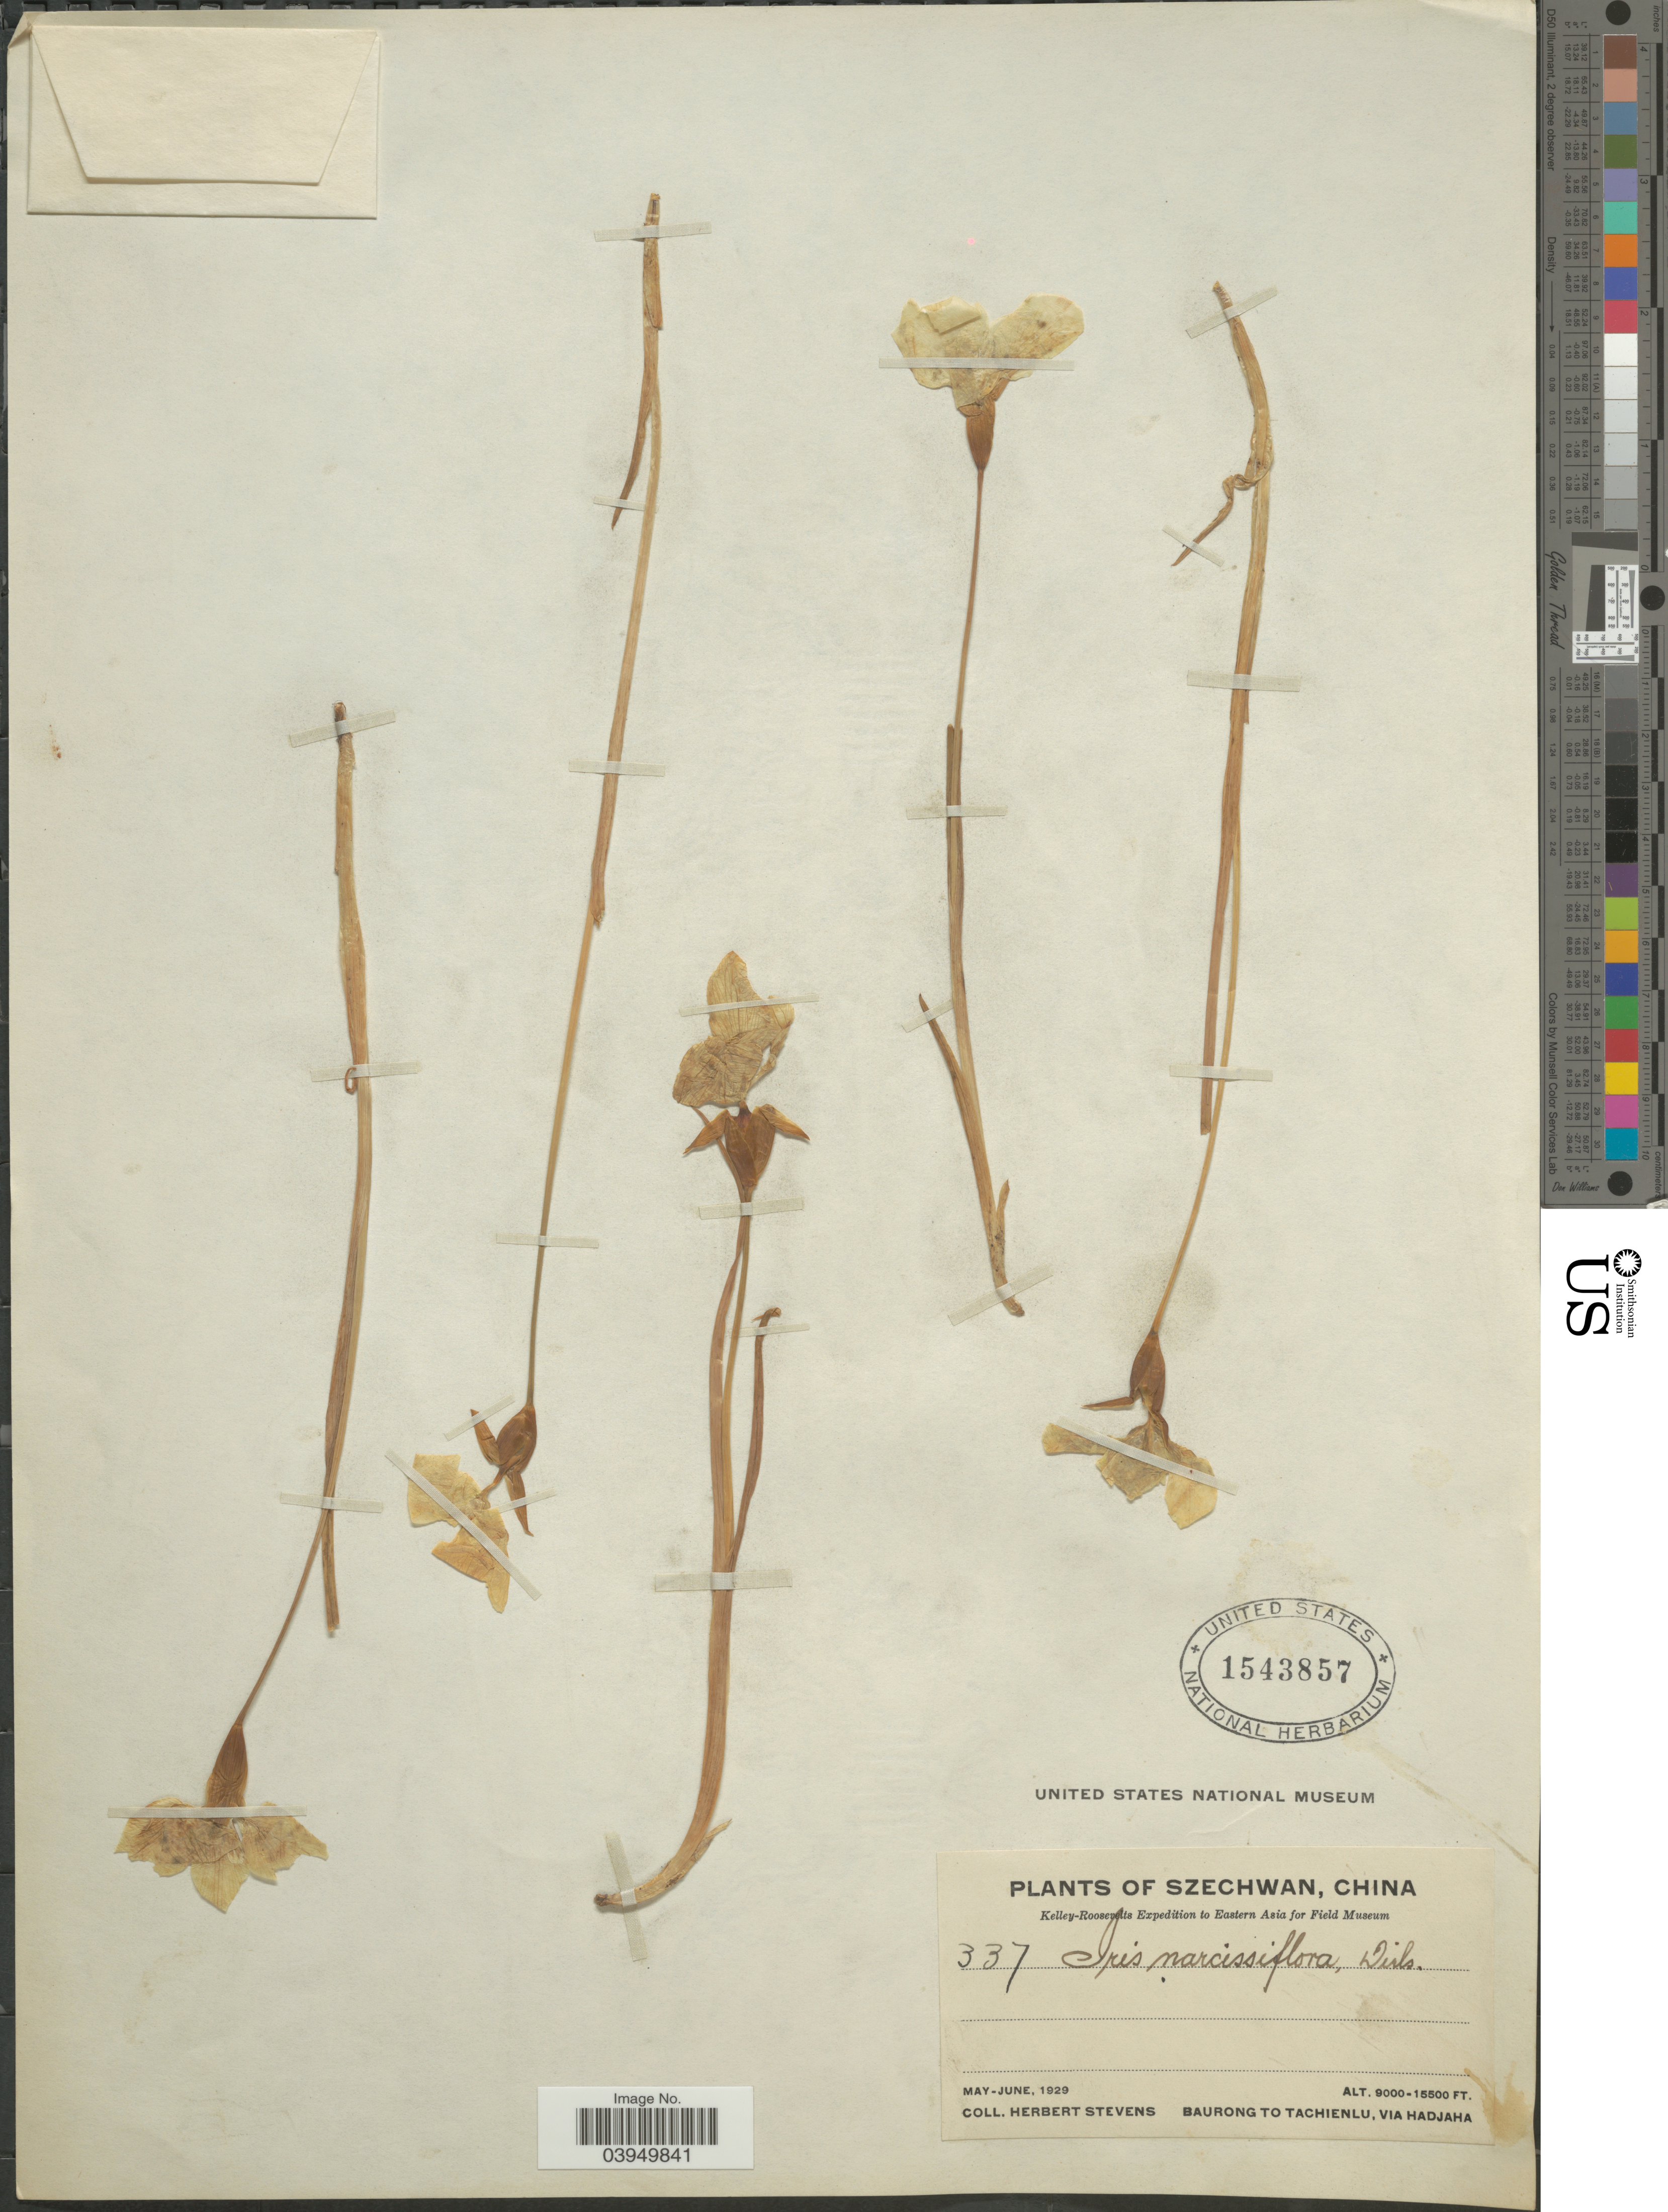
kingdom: Plantae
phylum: Tracheophyta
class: Liliopsida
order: Asparagales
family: Iridaceae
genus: Iris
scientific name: Iris narcissiflora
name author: Diels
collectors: H. Stevens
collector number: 337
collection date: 1929-05/1929-06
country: China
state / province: Sichuan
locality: Szechwan. Eastern Asia for Field Museum. Baurong to Tachienlu, via Hadjaha.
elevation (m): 2743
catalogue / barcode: US 1543857